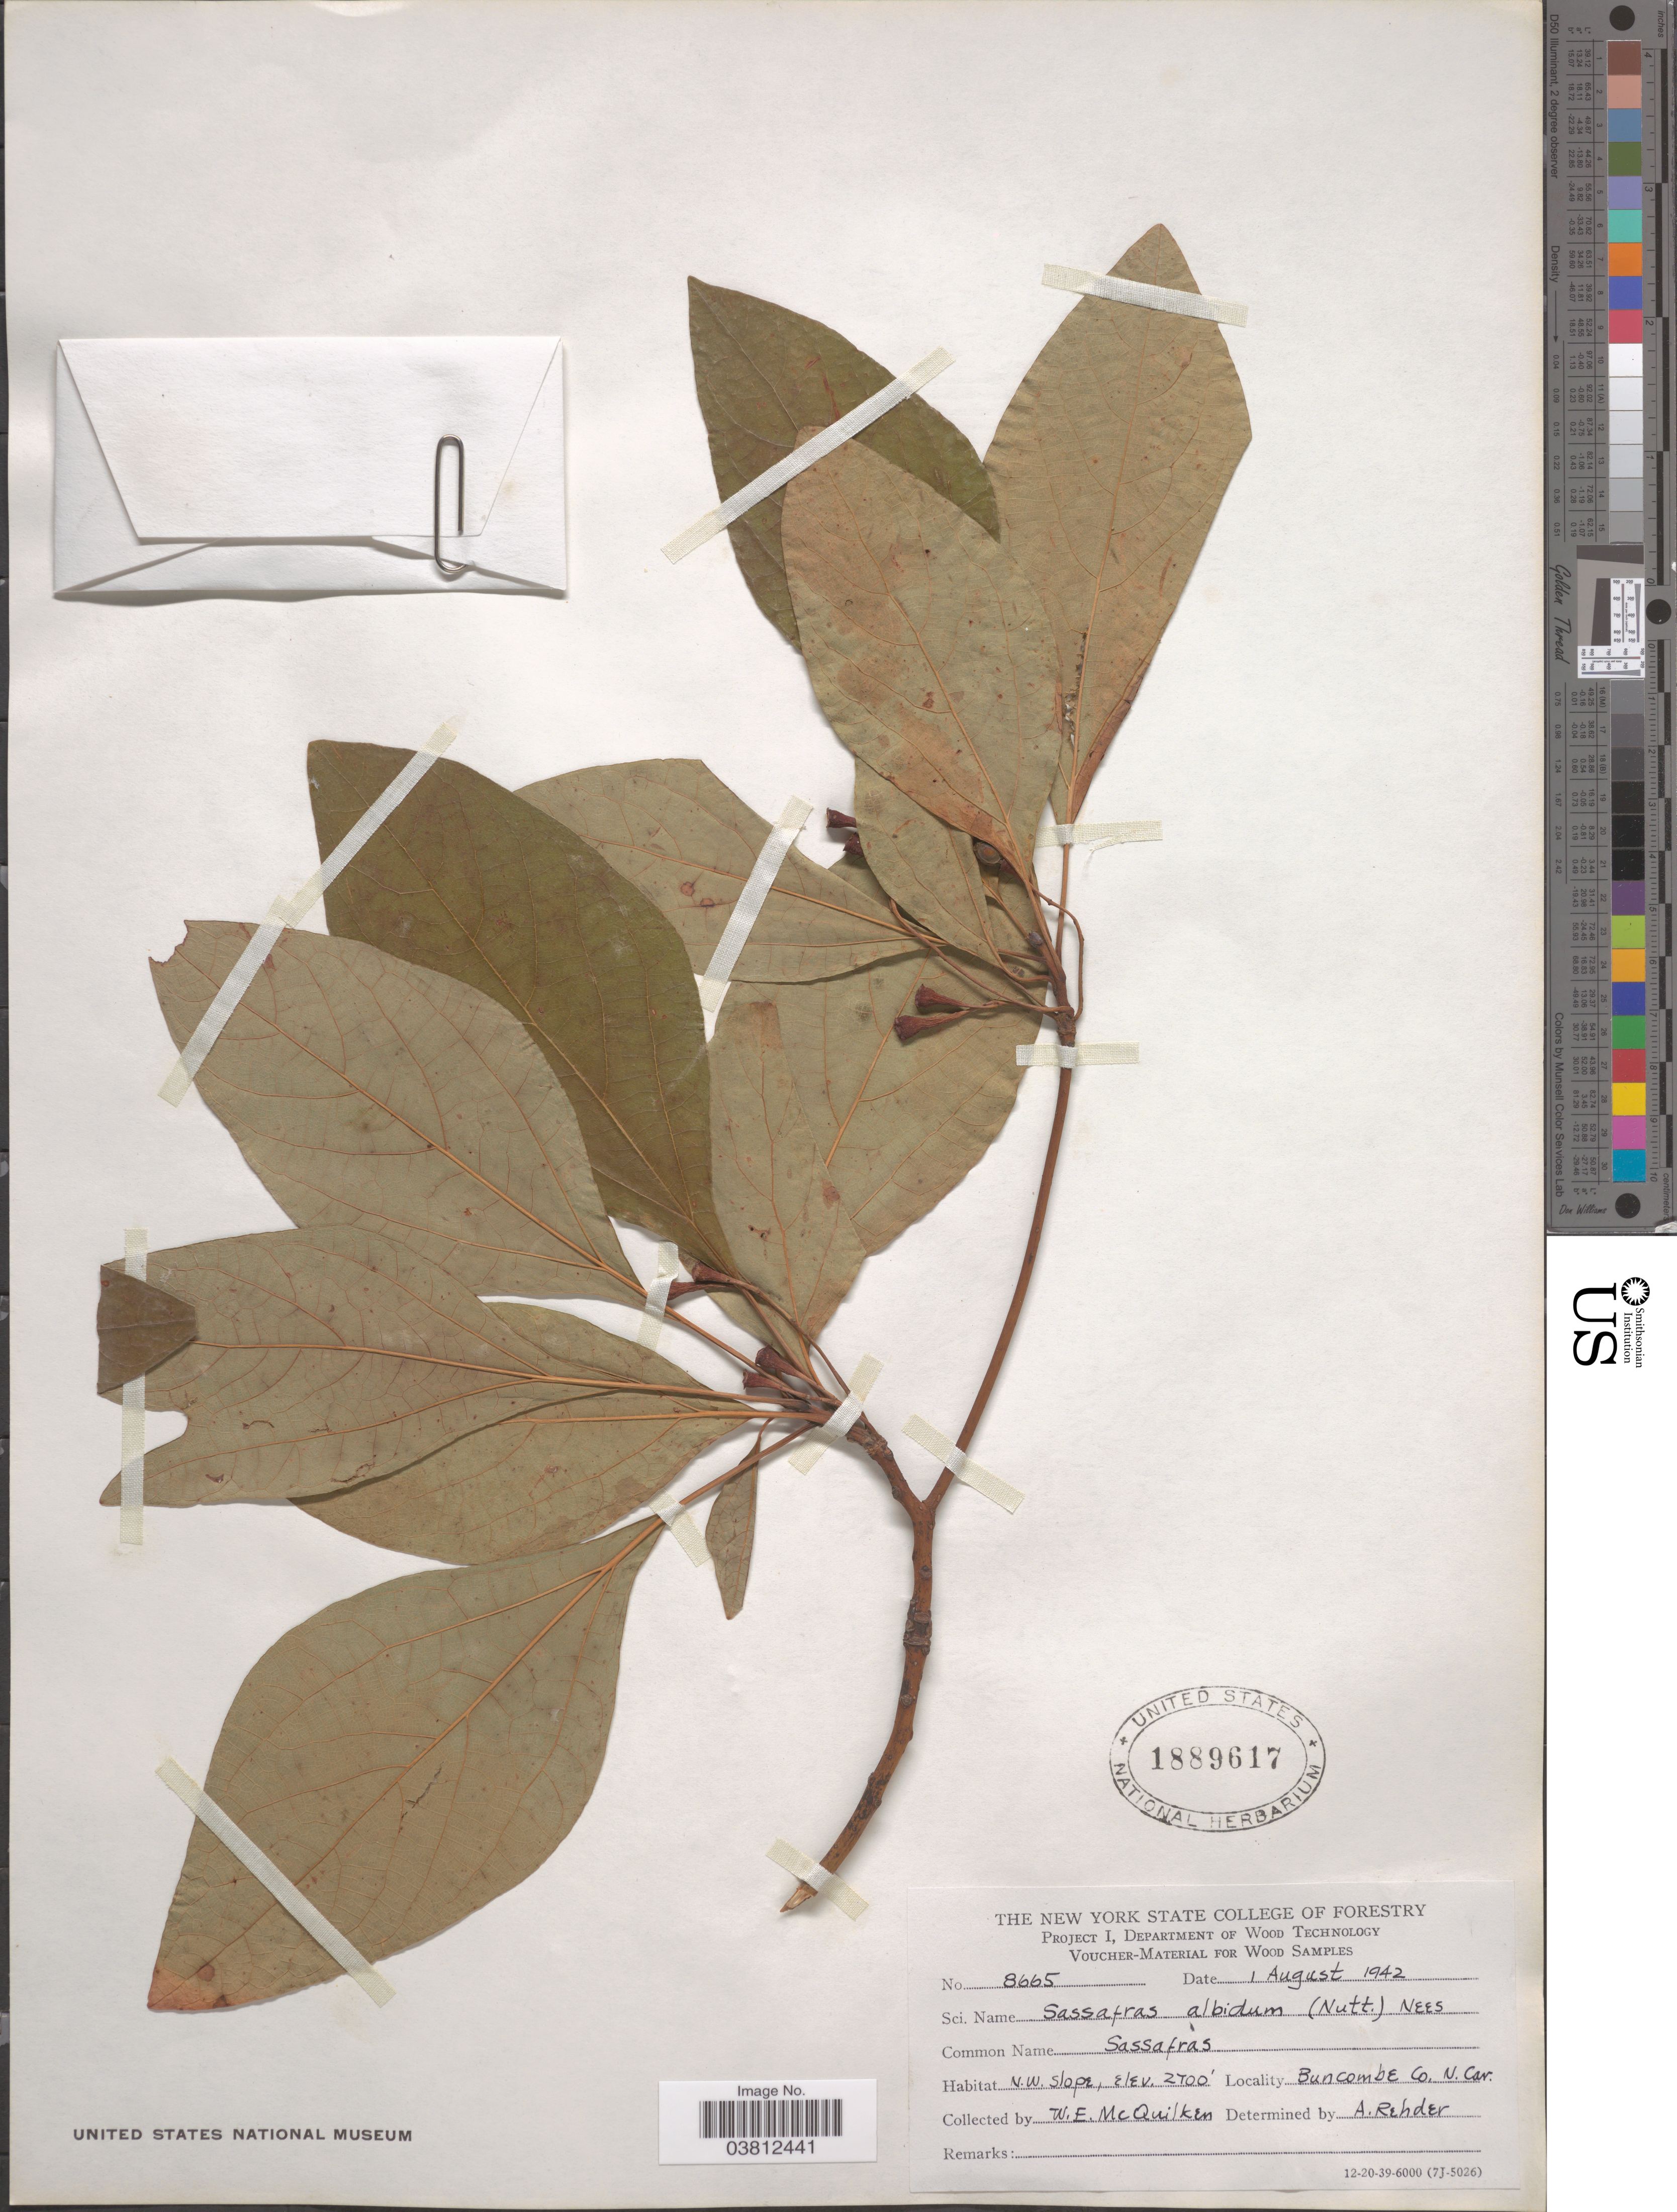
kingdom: Plantae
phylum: Tracheophyta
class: Magnoliopsida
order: Laurales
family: Lauraceae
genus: Sassafras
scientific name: Sassafras albidum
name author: (Nutt.) Nees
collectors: W. McQuilken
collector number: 8665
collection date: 1942-08-01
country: United States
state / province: North Carolina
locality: N. W. slope. Buncombe Co.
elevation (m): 823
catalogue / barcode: US 1889617